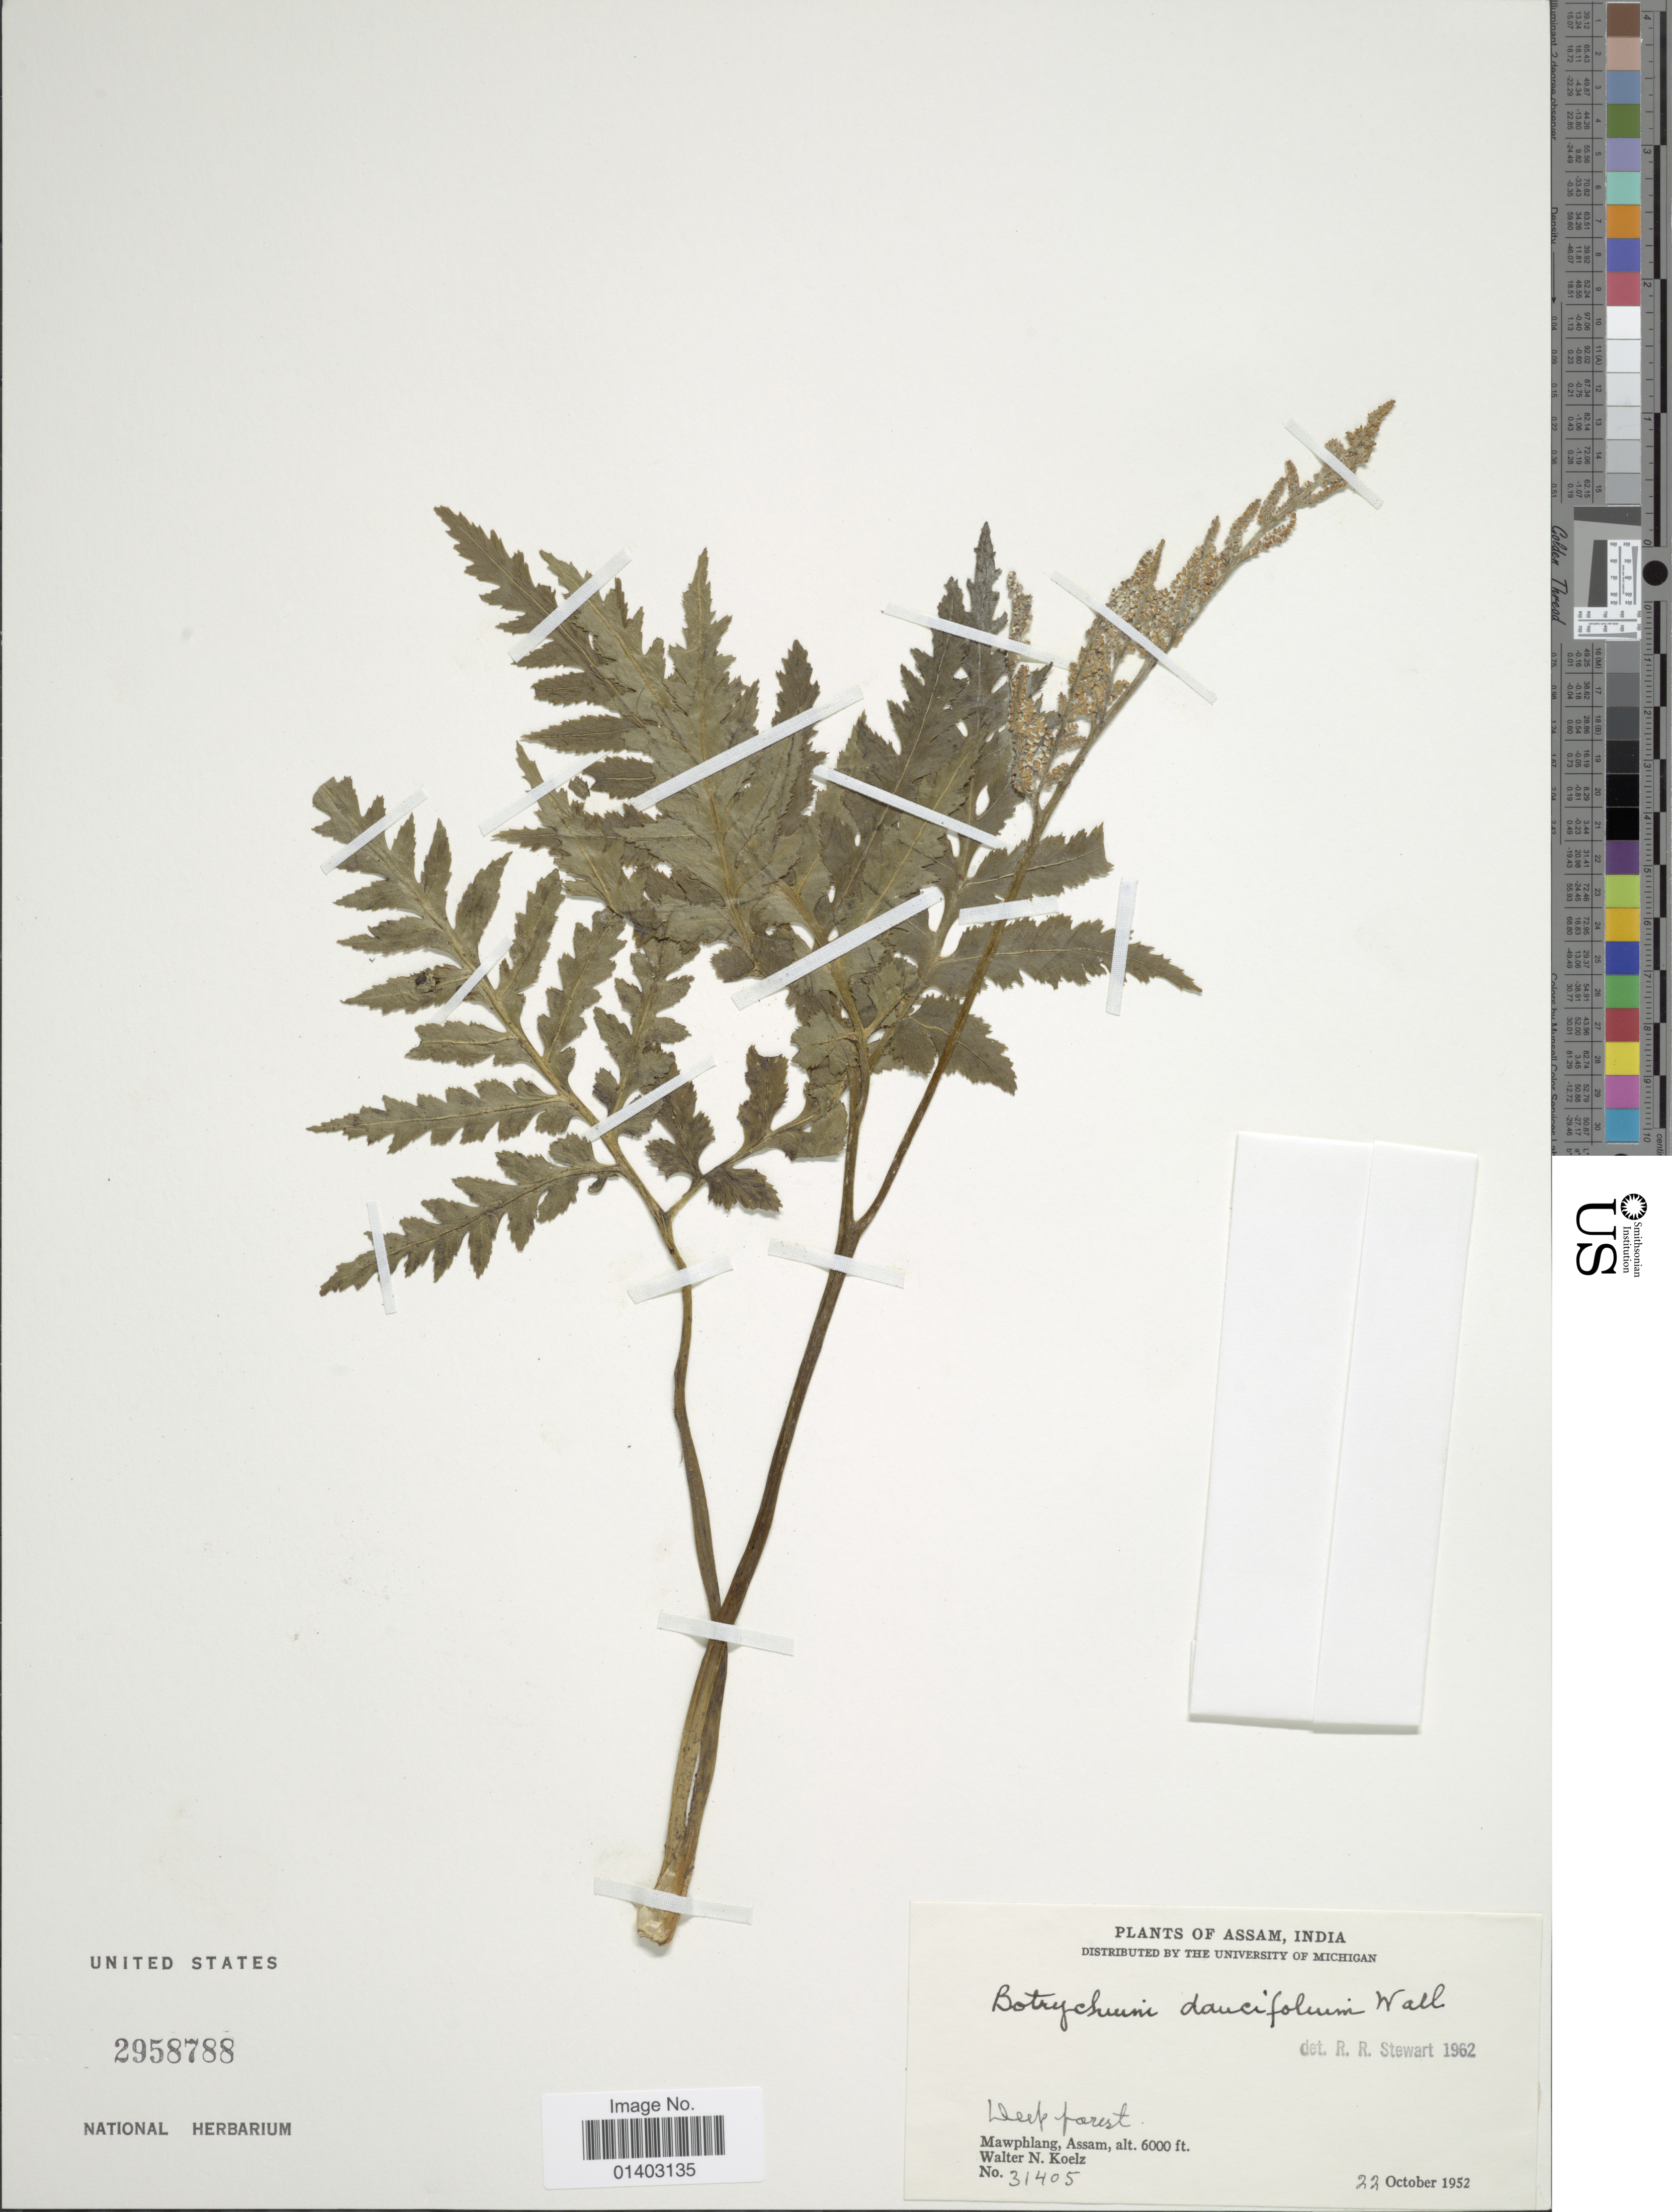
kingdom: Plantae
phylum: Tracheophyta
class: Polypodiopsida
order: Ophioglossales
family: Ophioglossaceae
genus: Botrychium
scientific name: Botrychium daucifolium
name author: (Wall.) Hook. & Grev.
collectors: W. N. Koelz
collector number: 31405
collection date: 1952-10-22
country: India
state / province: Assam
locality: Mawphlang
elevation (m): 1829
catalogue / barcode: US 2958788